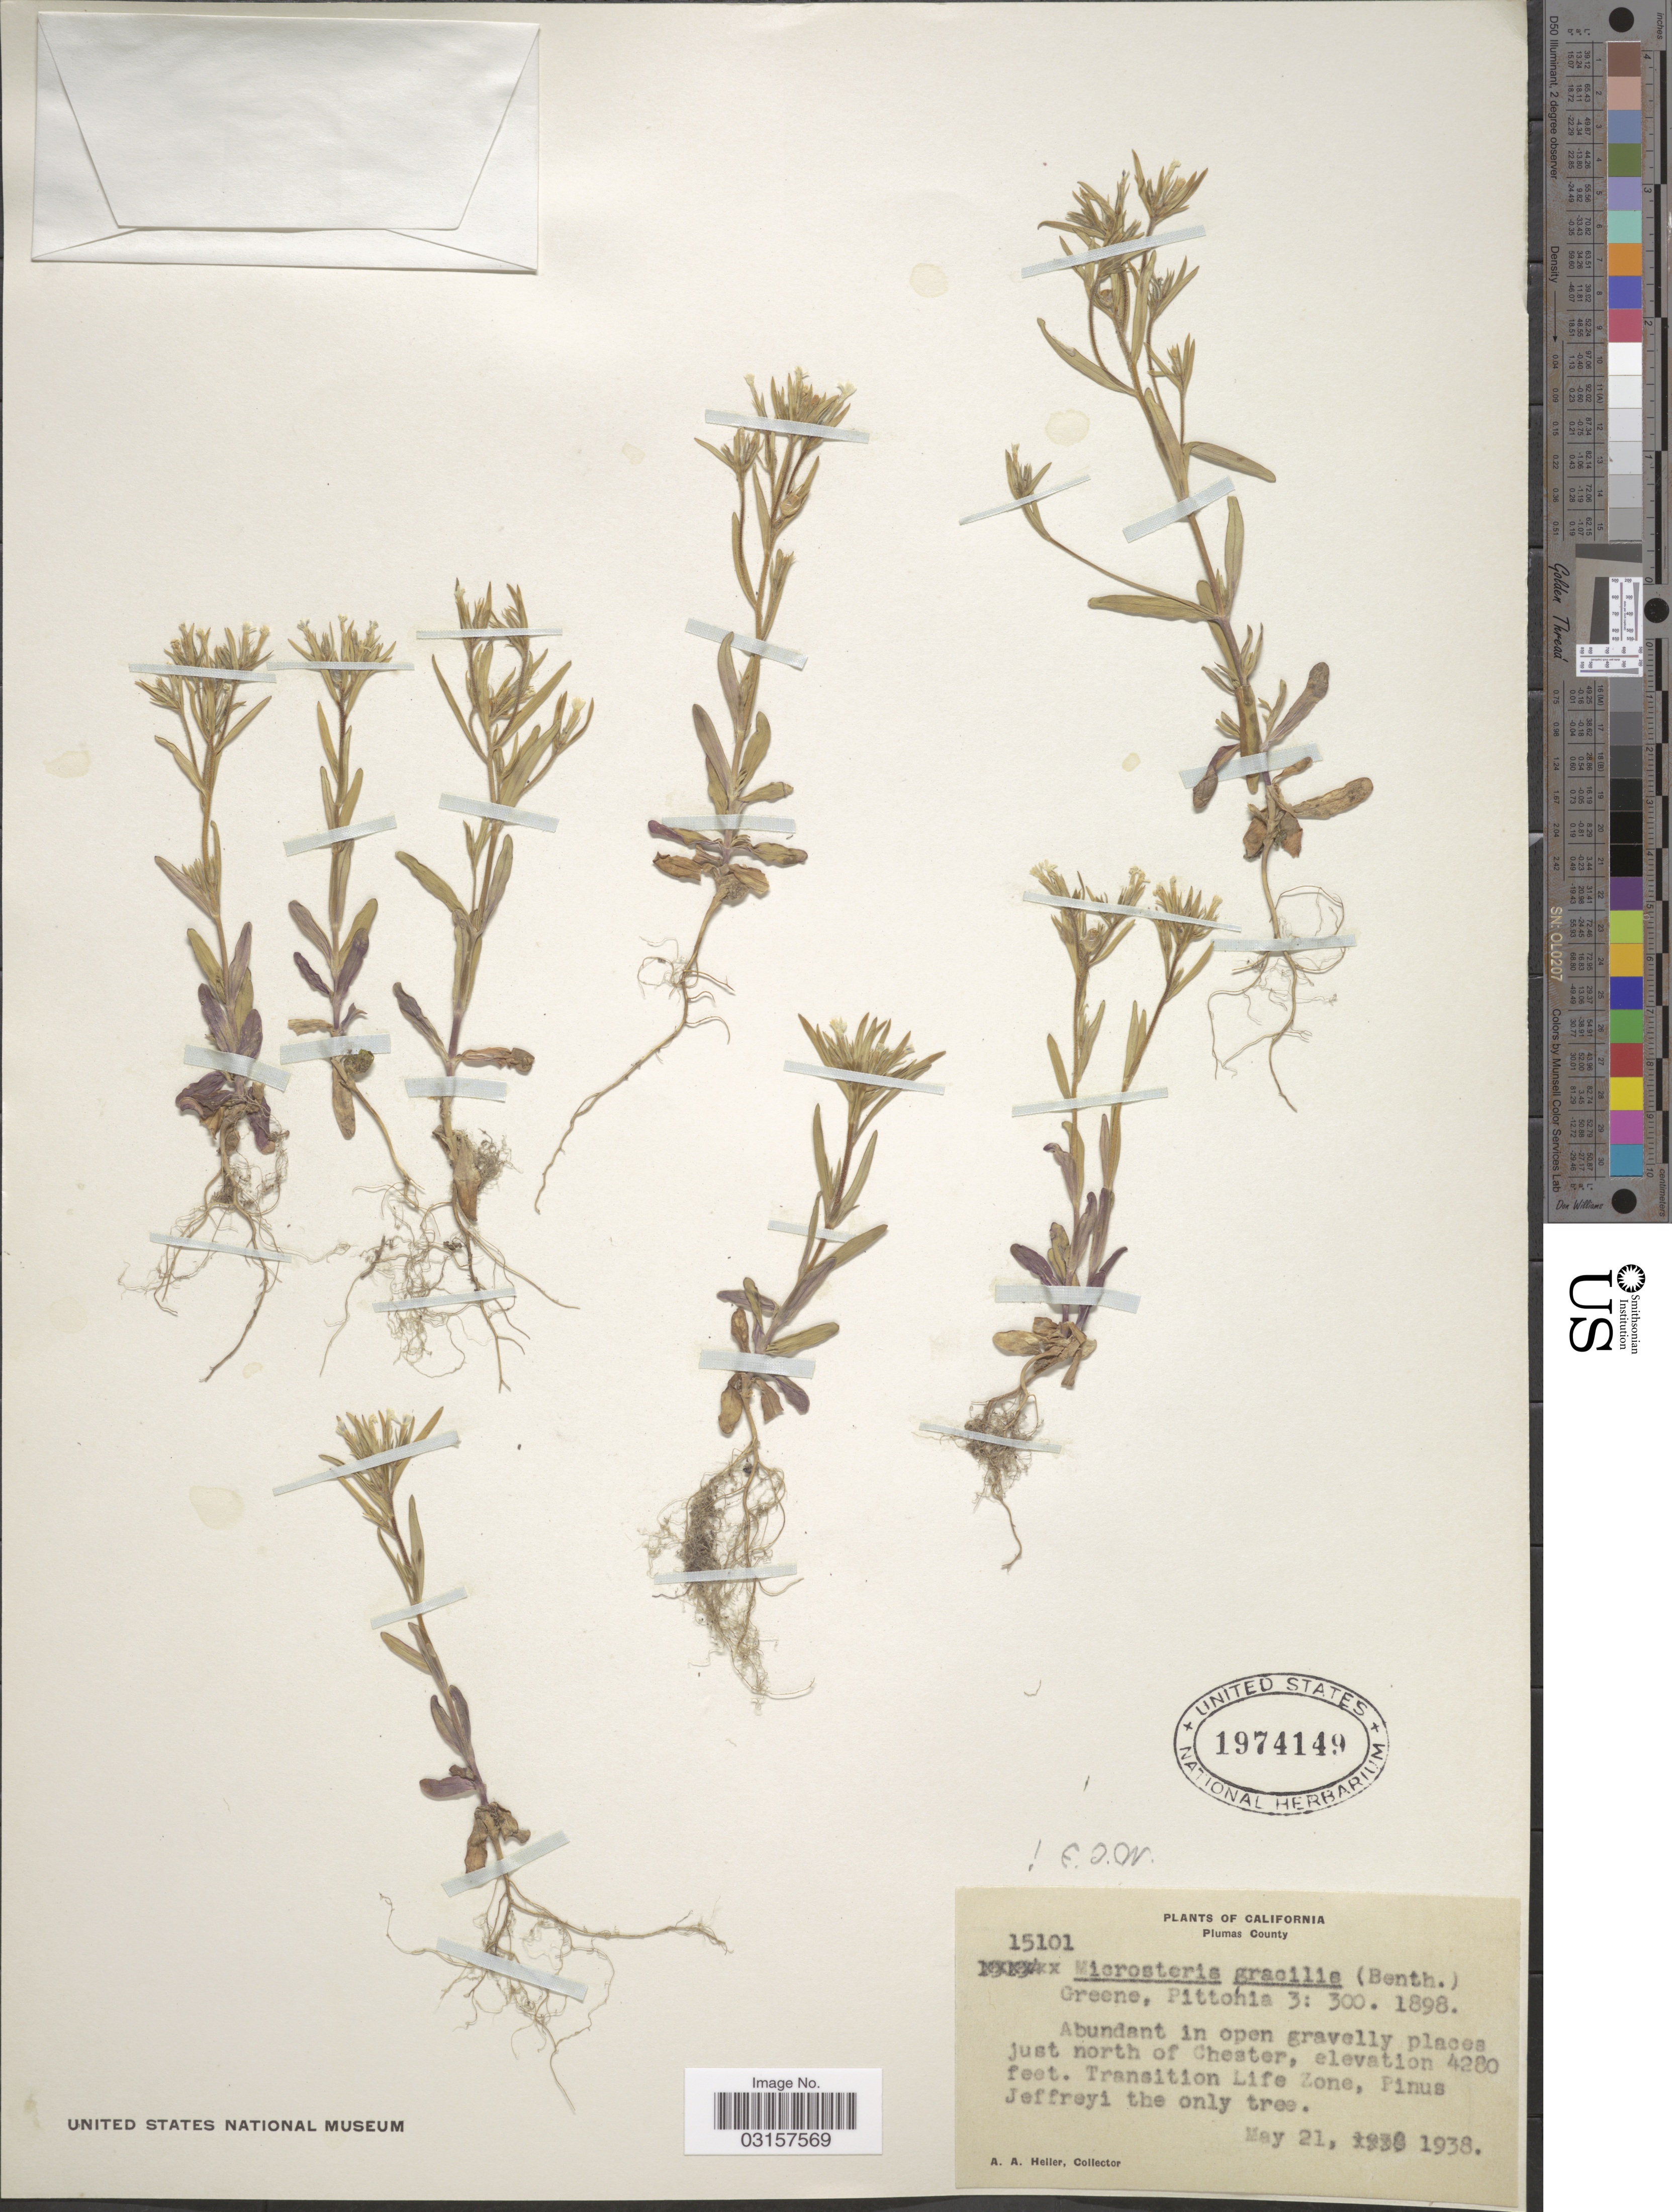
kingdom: Plantae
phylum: Tracheophyta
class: Magnoliopsida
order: Ericales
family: Polemoniaceae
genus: Microsteris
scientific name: Microsteris gracilis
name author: (Hook.) Greene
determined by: (US) Smithsonian Institution - National Museum of Natural History - Department of Botany (UNITED STATES)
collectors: A. A. Heller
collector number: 15101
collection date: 1938-05-21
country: United States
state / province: California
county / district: Plumas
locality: Plumas County, Abundant in open gravelly places just north of Cheater. Transition Life Zone, Pinus Jeffreyi the only tree.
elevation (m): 1305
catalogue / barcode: US 1974149